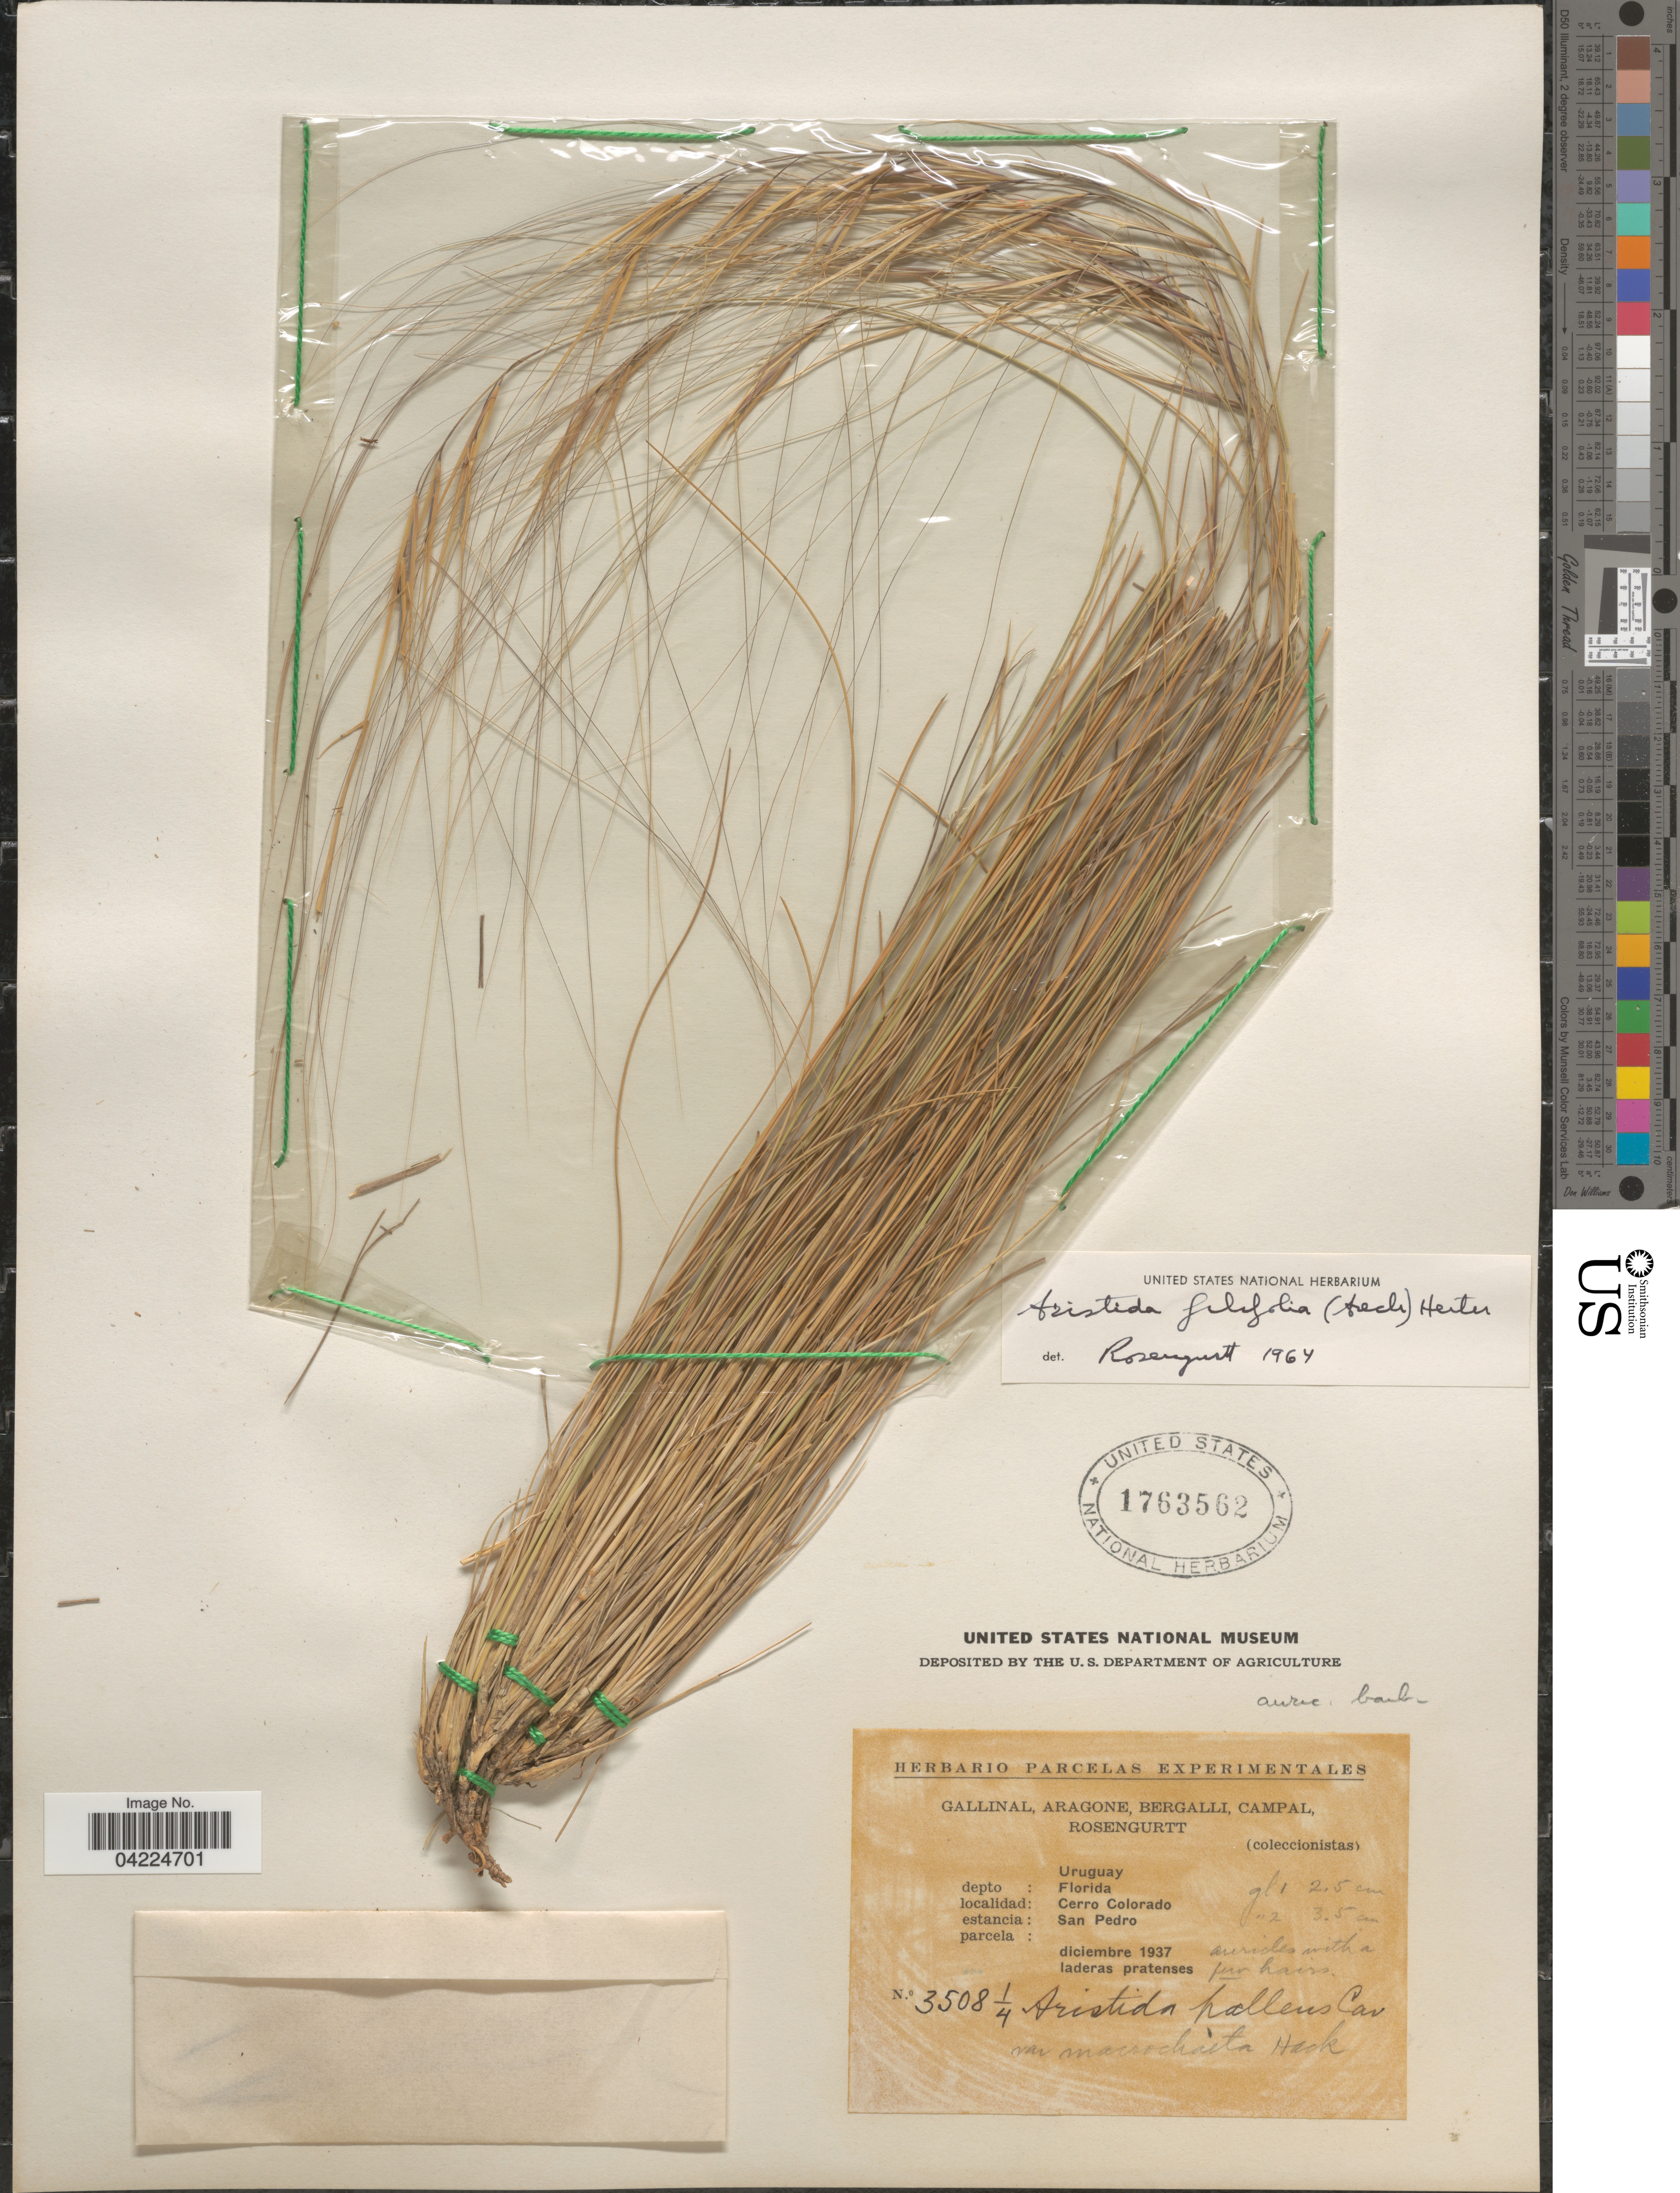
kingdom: Plantae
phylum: Tracheophyta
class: Liliopsida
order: Poales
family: Poaceae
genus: Aristida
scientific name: Aristida filifolia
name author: (Areali) Hecter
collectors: -. Gallinal, -- Aragone, -- Bergalli, -- Campal & Rosengurtt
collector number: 3508¼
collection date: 1937-12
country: Uruguay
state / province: Florida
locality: Depto: Florida. Cerro Colorado. Estancia: San Pedro.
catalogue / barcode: US 1763562